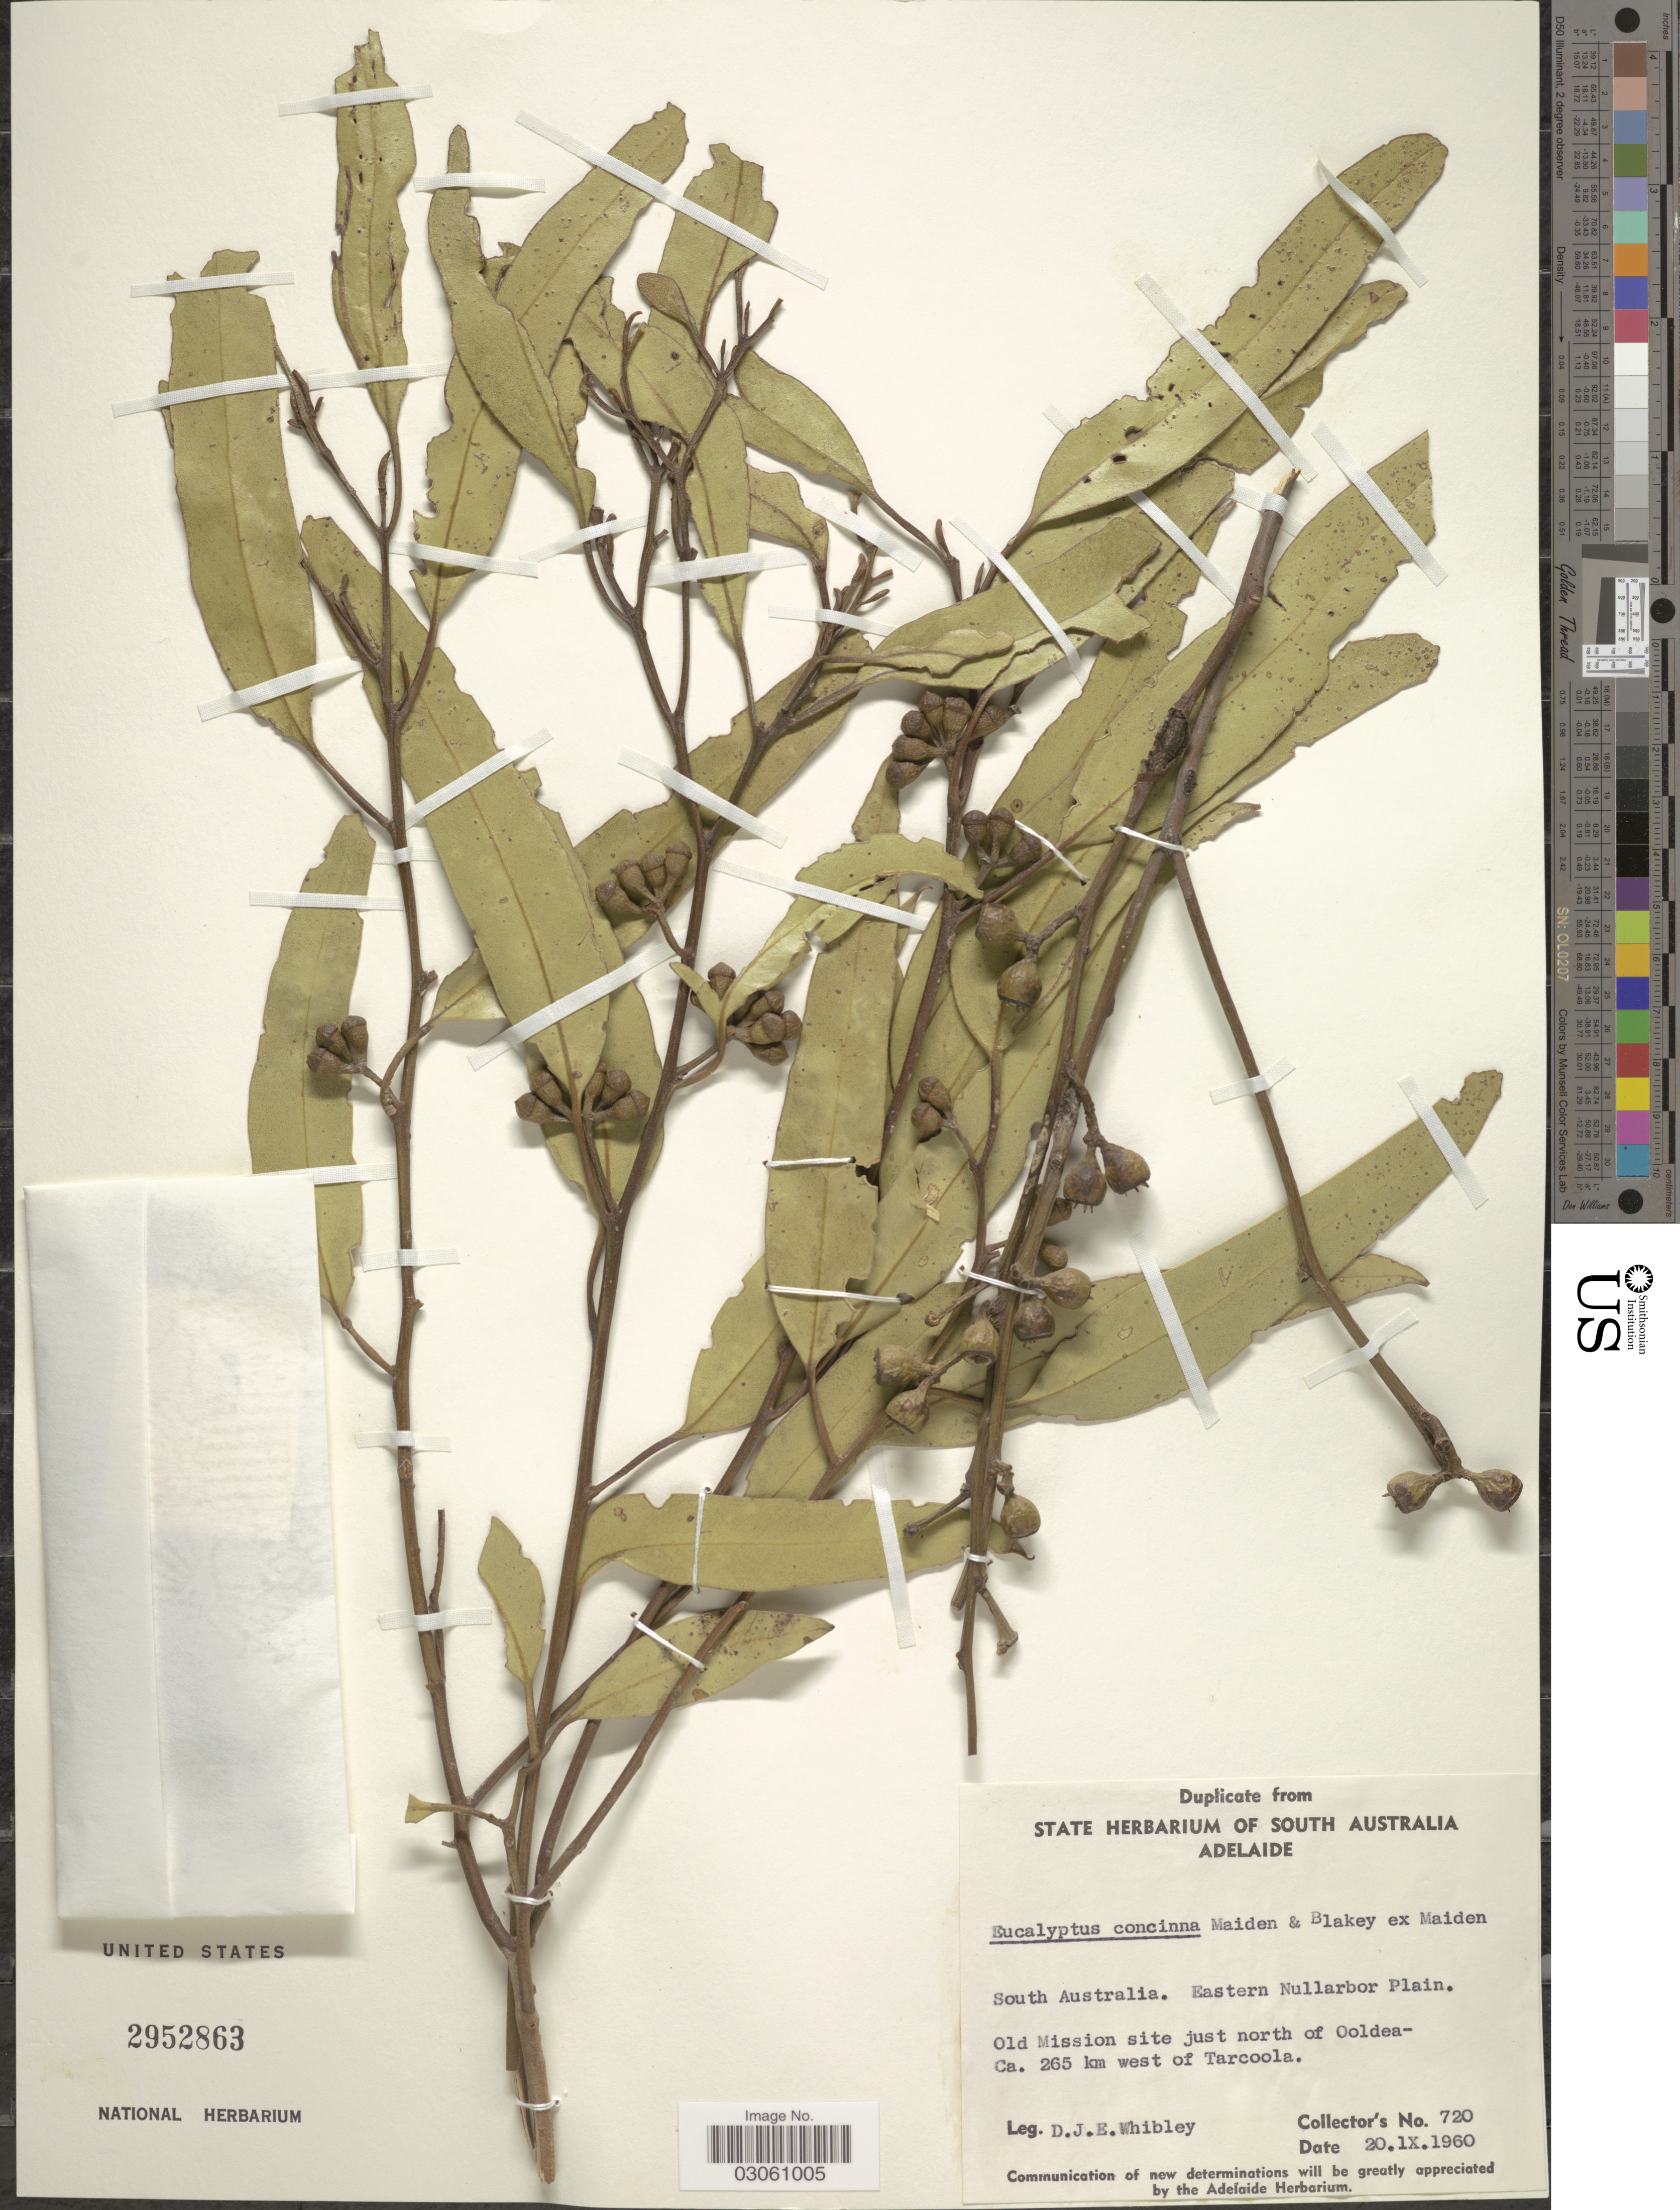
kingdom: Plantae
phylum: Tracheophyta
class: Magnoliopsida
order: Myrtales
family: Myrtaceae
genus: Eucalyptus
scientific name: Eucalyptus concinna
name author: Maiden & Blakely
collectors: D. Whibley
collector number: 720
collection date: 1960-09-20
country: Australia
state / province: South Australia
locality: Eastern Nullarbor Plain. Old Mission site just north of Ooldea- Ca. 265 km west of Tarcoola.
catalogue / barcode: US 2952863